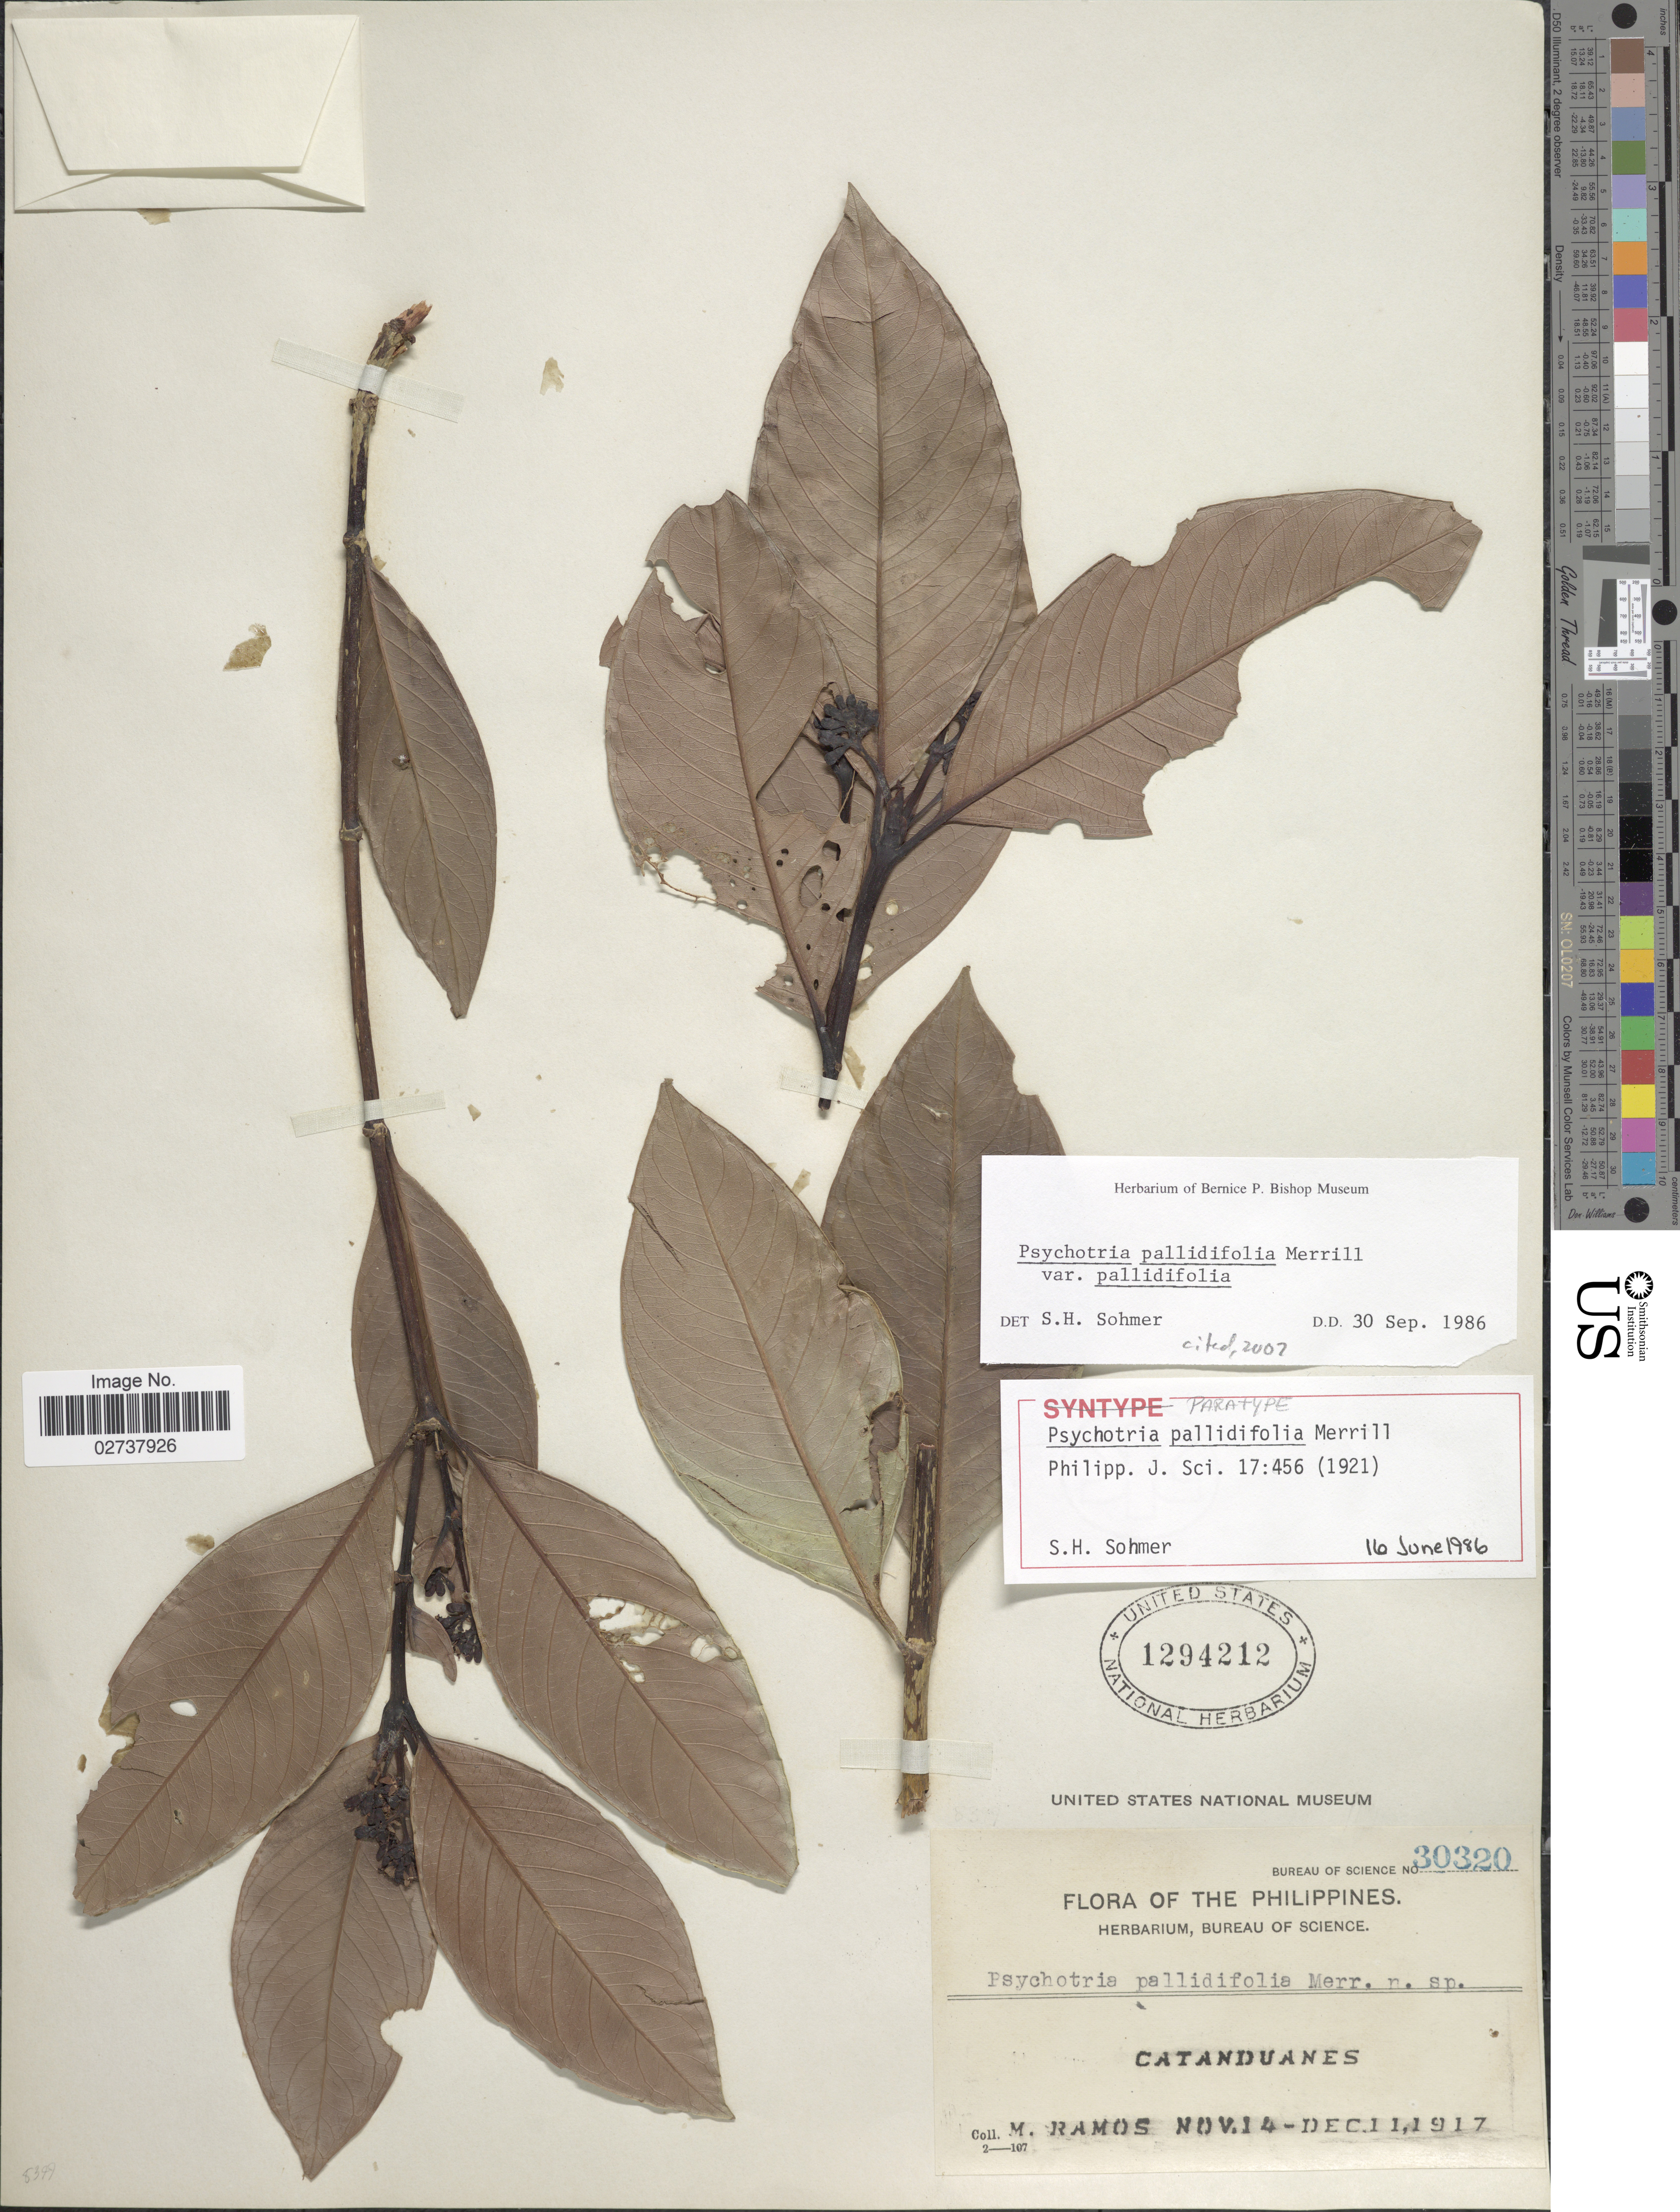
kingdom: Plantae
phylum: Tracheophyta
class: Magnoliopsida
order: Gentianales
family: Rubiaceae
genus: Psychotria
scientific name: Psychotria pallidifolia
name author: Merr.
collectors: M. Ramos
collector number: Bureau of Science 30320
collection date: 1917-11-14/1917-12-11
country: Philippines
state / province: Bicol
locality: Catanduanes.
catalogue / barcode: US 1294212